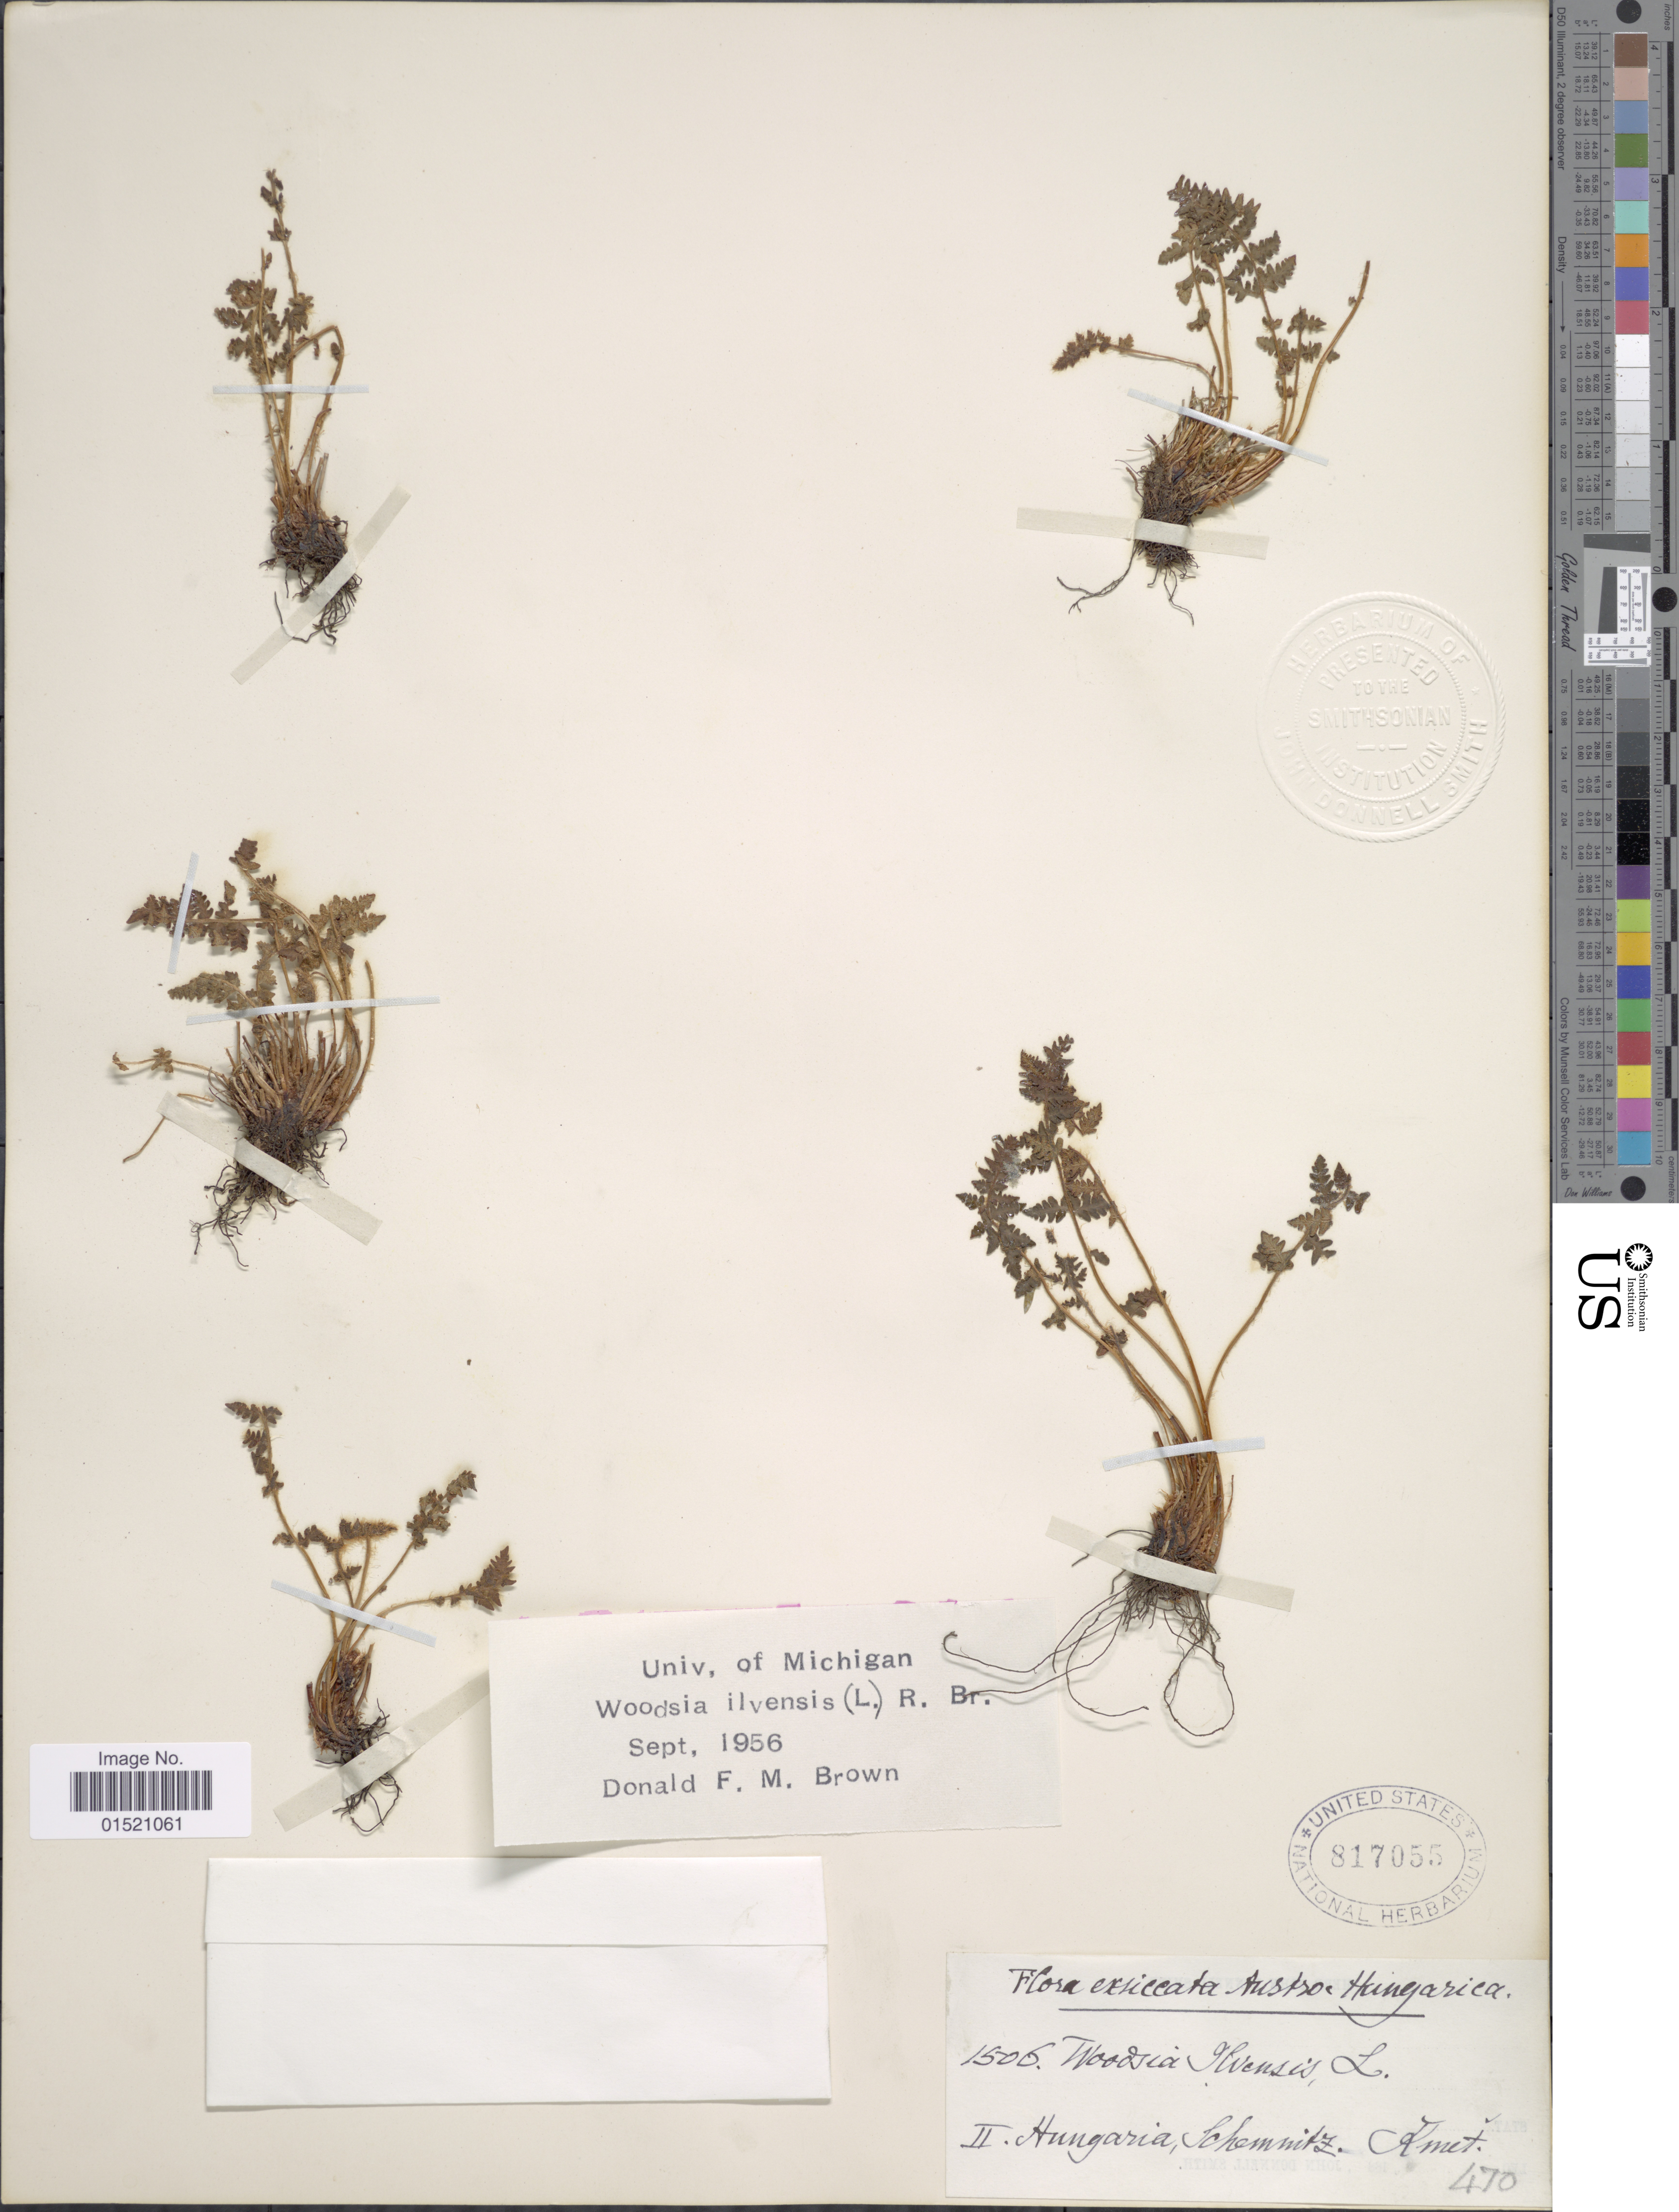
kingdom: Plantae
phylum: Tracheophyta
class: Polypodiopsida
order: Polypodiales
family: Woodsiaceae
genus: Woodsia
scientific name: Woodsia ilvensis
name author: (L.) R. Br.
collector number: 1506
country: Hungary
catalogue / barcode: US 817055